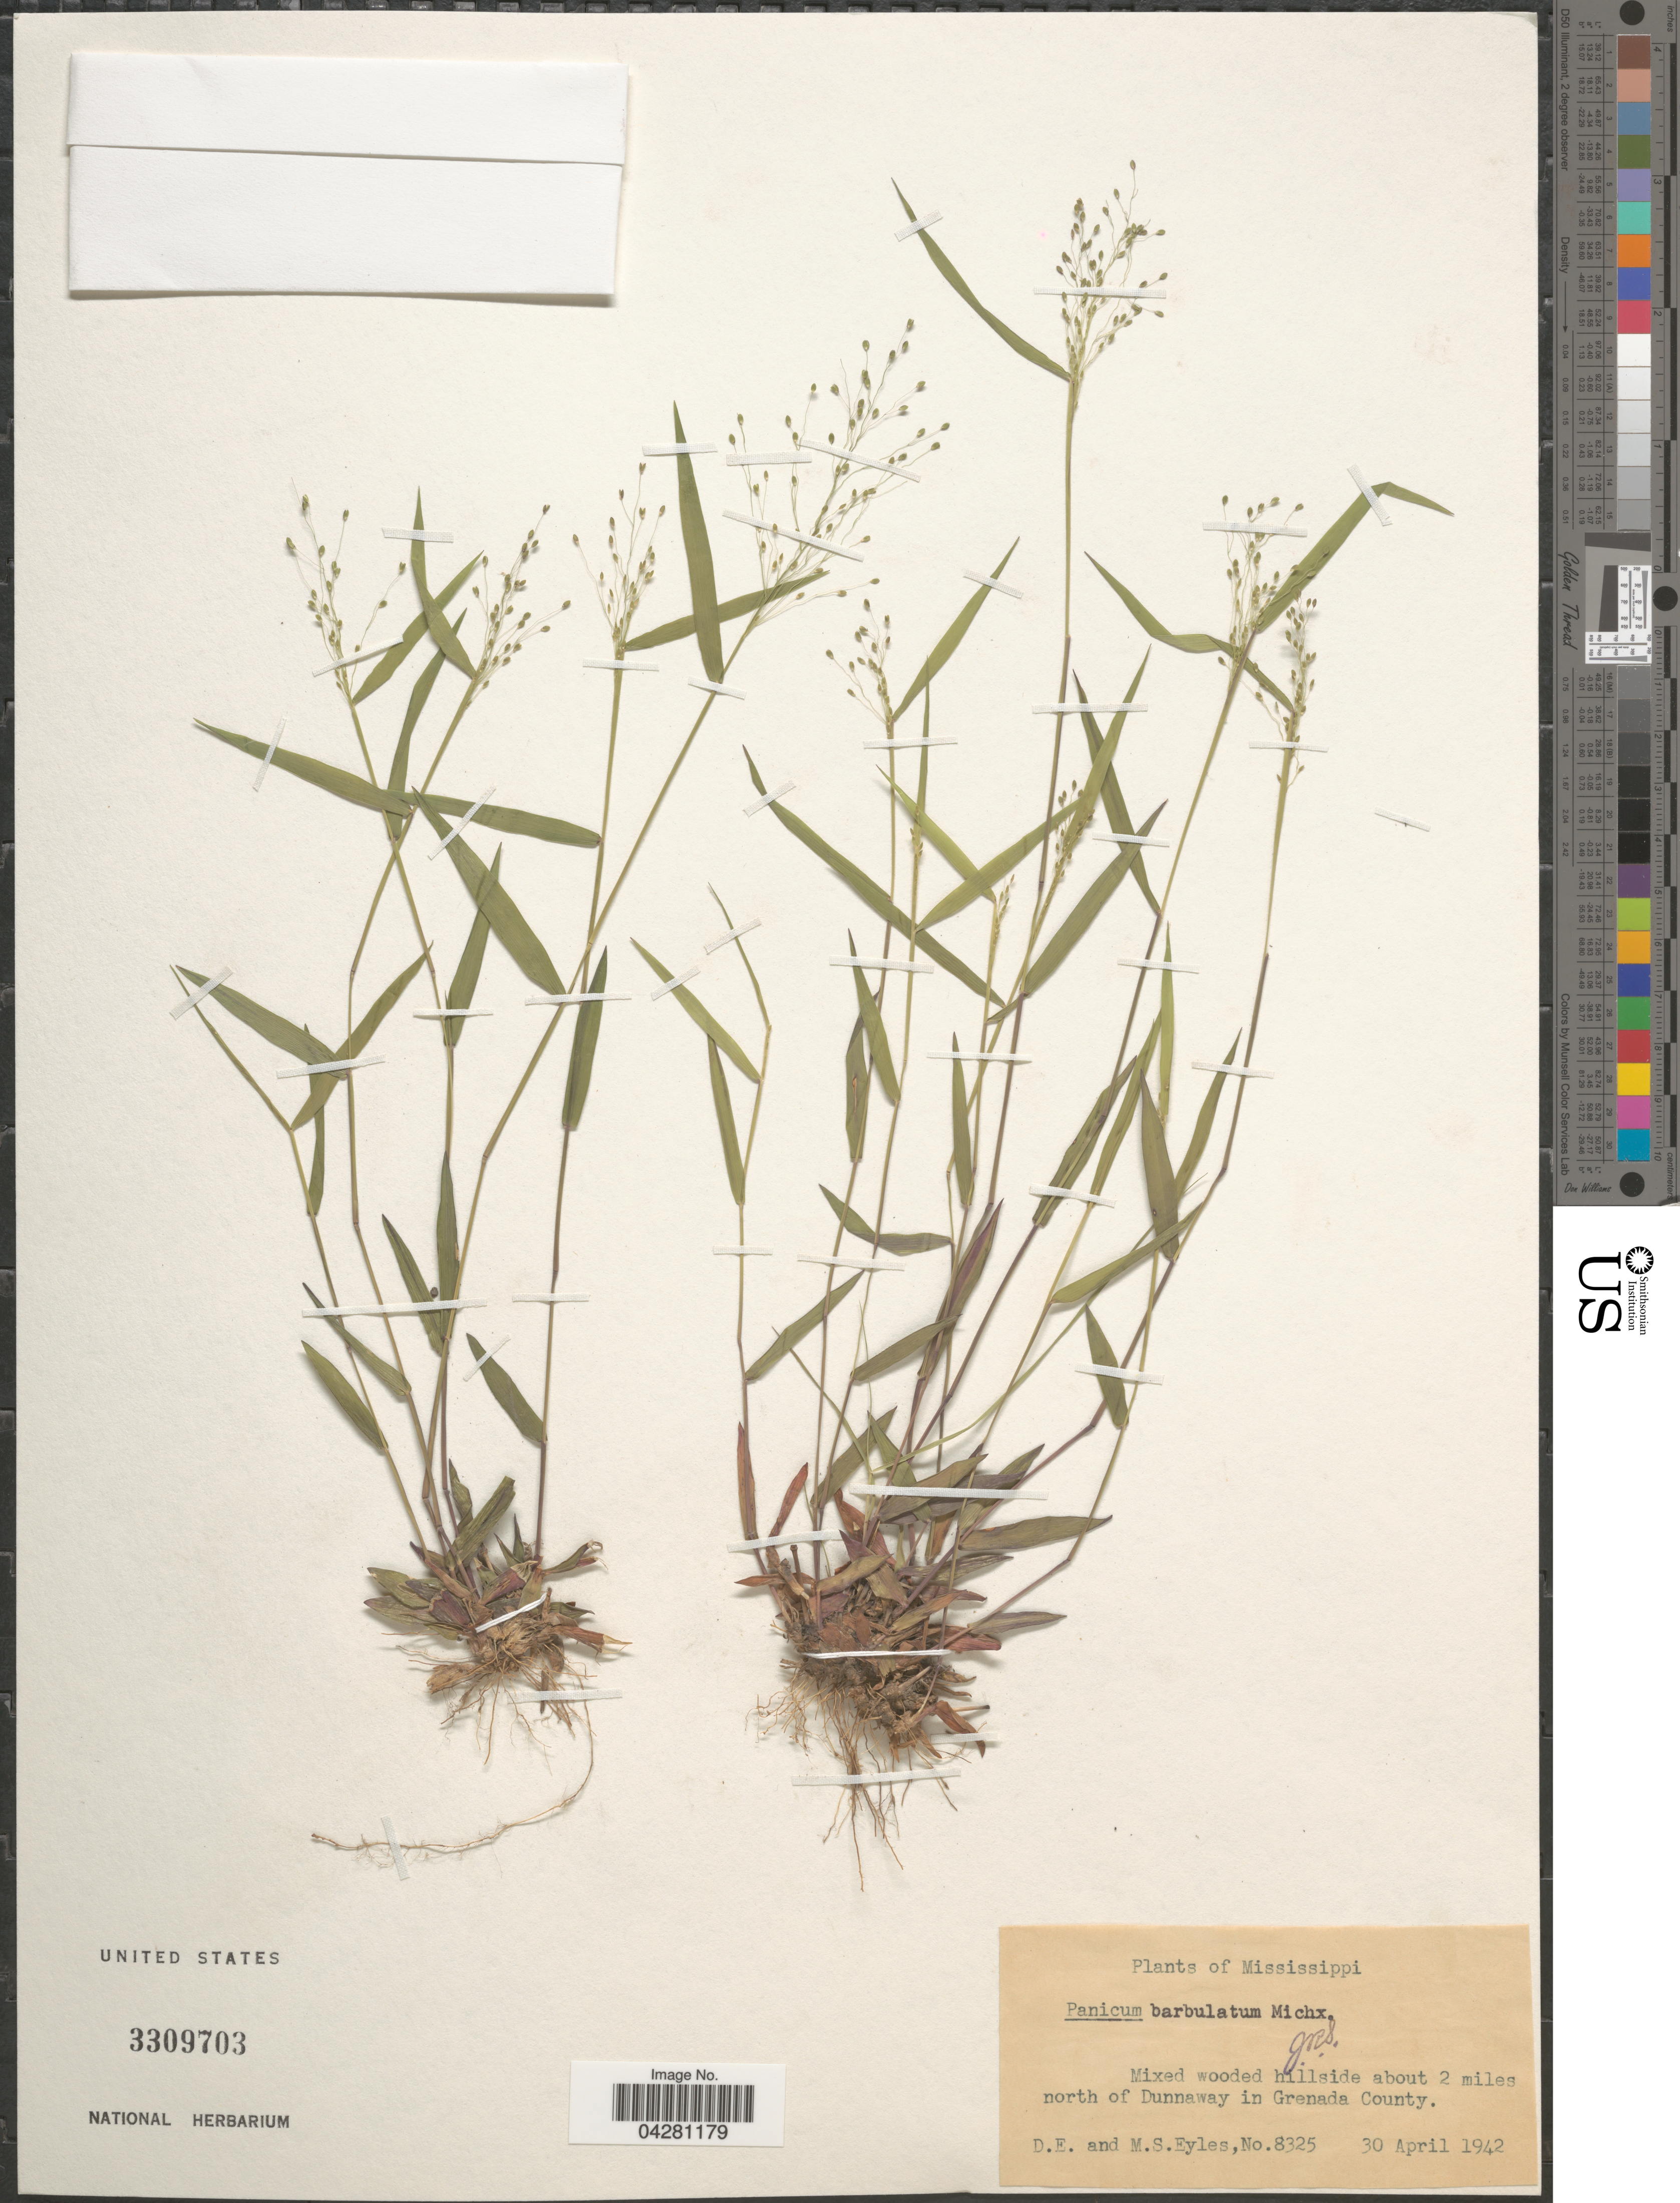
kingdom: Plantae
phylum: Tracheophyta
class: Liliopsida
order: Poales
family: Poaceae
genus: Dichanthelium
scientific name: Dichanthelium dichotomum var. dichotomum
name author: (L.) Gould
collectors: D. Eyles & M. Eyles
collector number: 8325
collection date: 1942-04-30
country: United States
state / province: Mississippi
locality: Mixed wooded hillside about 2 miles north of Dunnaway in Grenada County.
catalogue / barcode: US 3309703